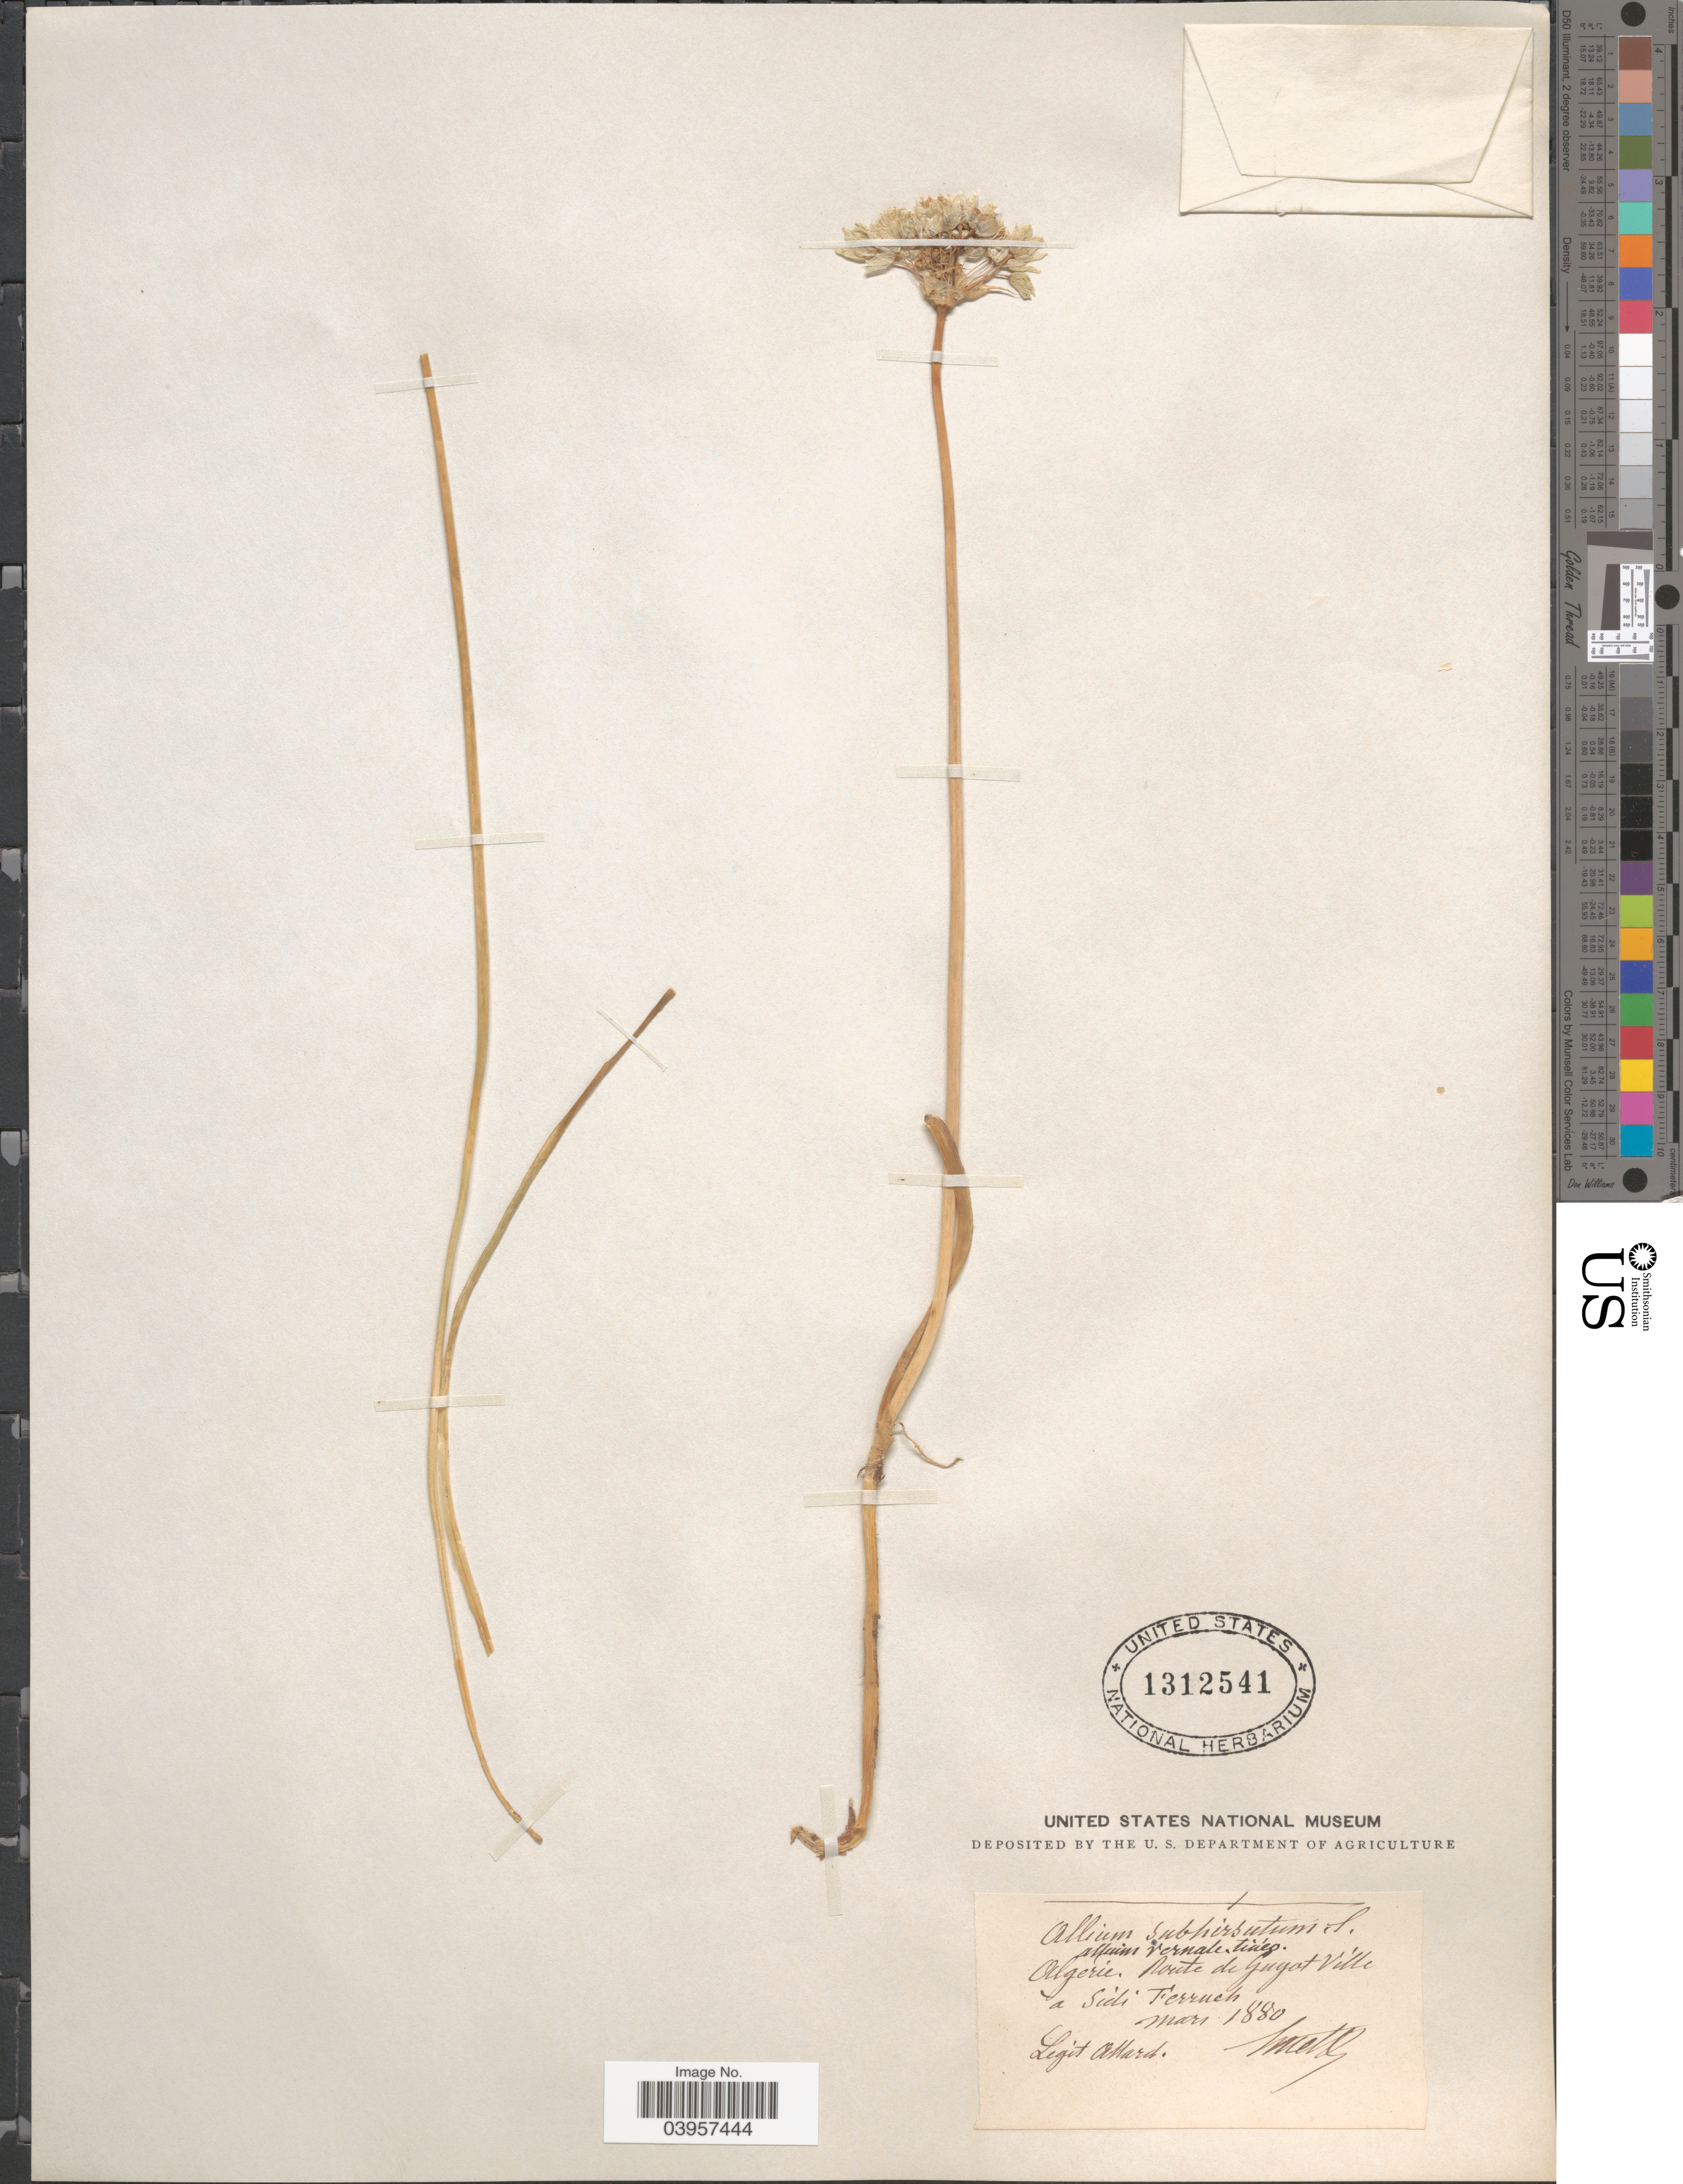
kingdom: Plantae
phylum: Tracheophyta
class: Liliopsida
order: Asparagales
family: Amaryllidaceae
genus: Allium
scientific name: Allium subhirsutum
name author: L.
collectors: Allard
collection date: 1880-03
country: Algeria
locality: Monte de Gugot Vílle a Sidi Ferruch.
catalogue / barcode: US 1312541